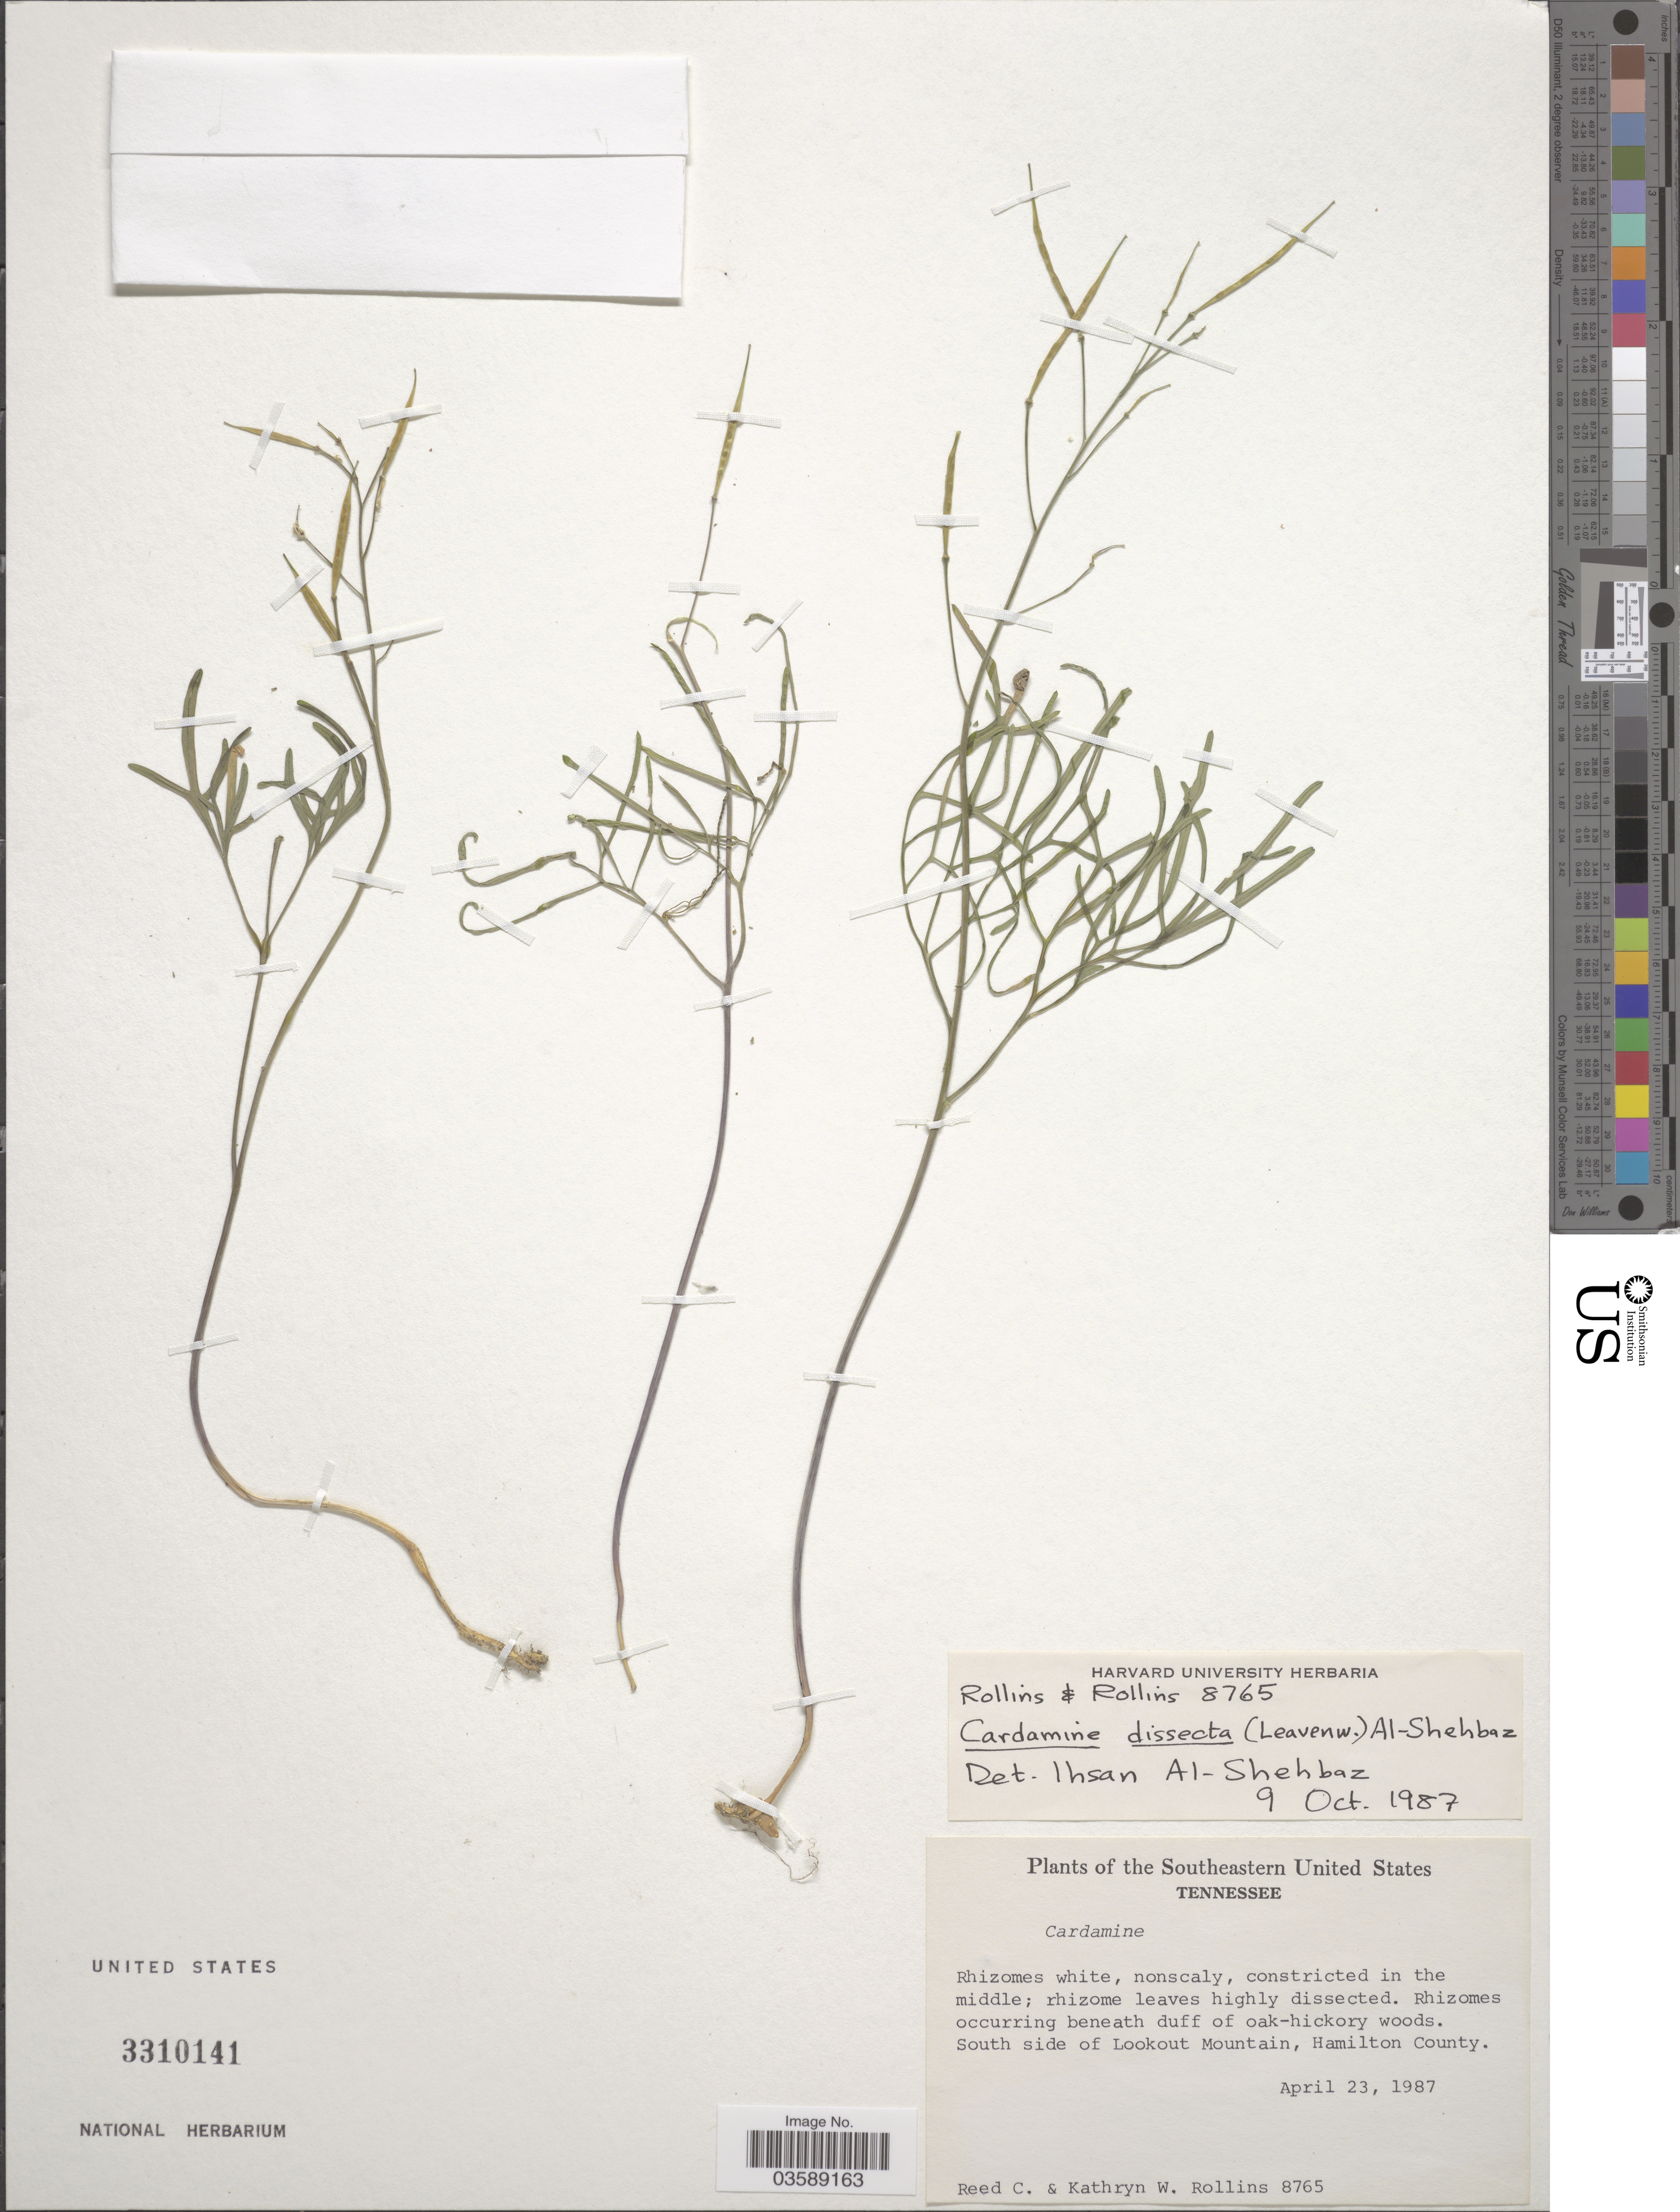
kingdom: Plantae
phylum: Tracheophyta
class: Magnoliopsida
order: Brassicales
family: Brassicaceae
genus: Cardamine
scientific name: Cardamine dissecta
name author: (Leavenw.) Al-Shehbaz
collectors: R. C. Rollins & K. W. Rollins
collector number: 8765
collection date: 1987-04-23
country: United States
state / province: Tennessee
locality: Southeastern United States. South side of Lookout Mountain, Hamilton County.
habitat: occurring beneath duffs of oak hickory woods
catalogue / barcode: US 3310141